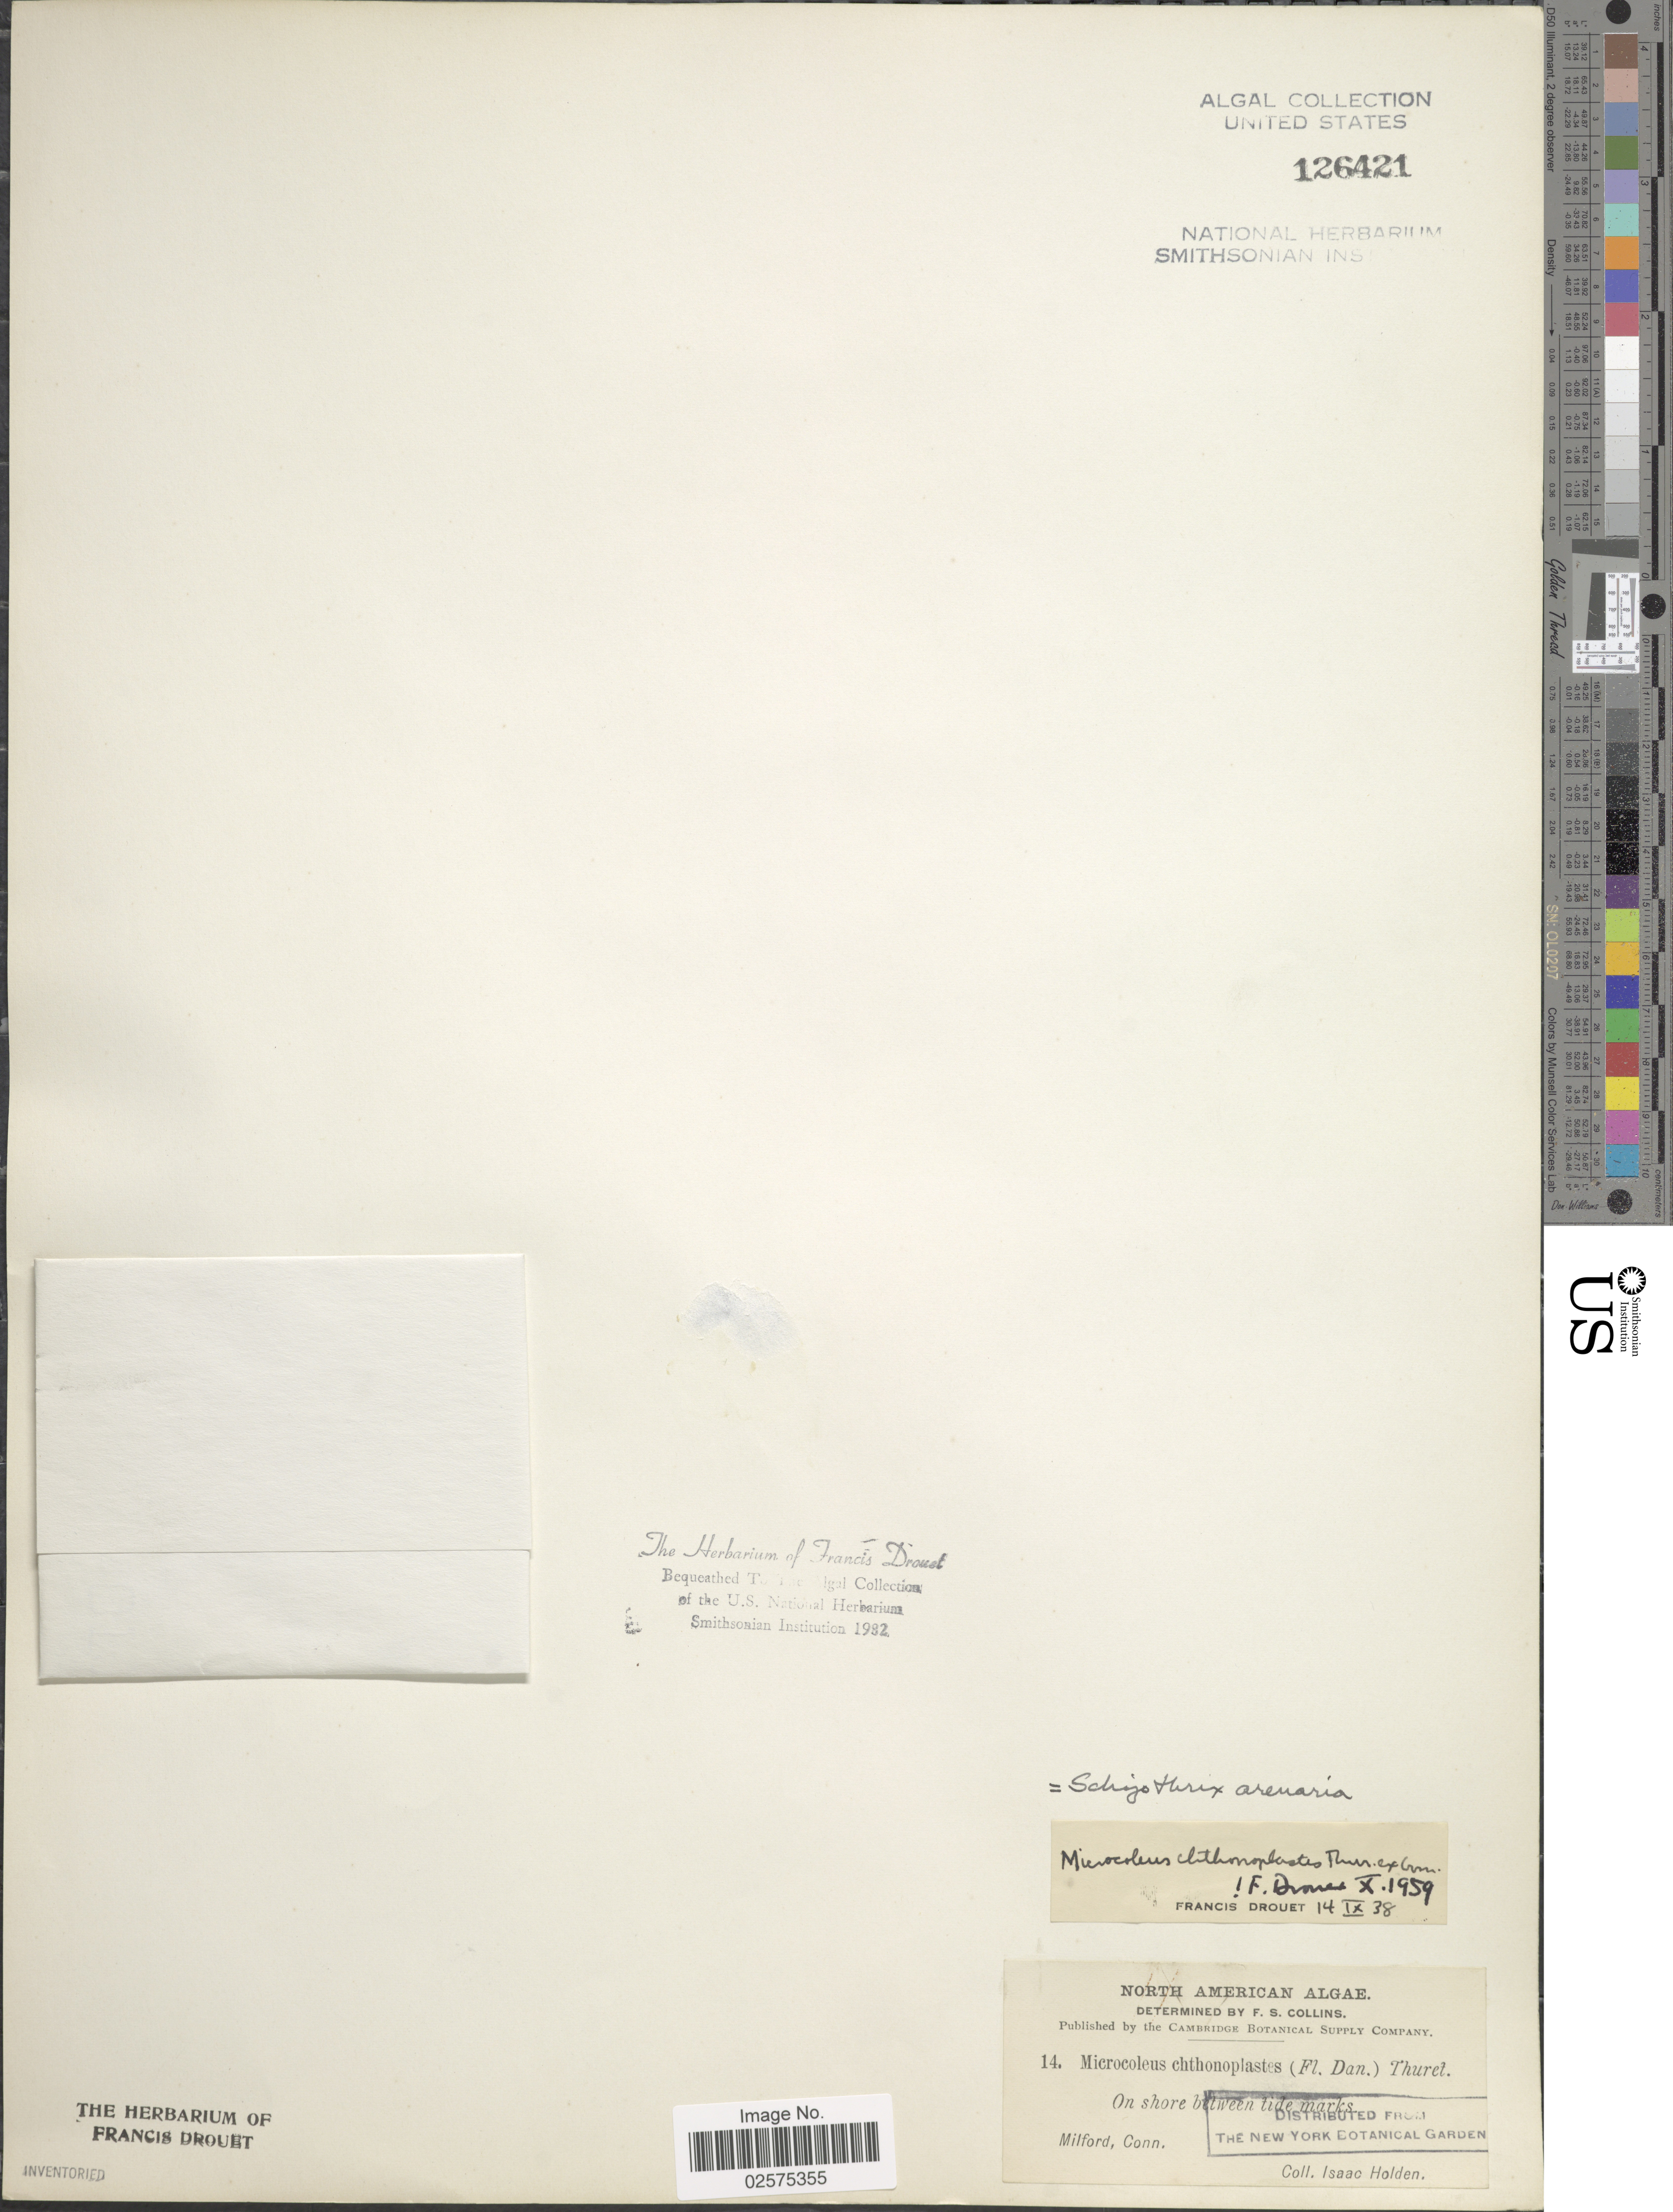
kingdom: Bacteria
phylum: Cyanobacteria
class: Cyanobacteriia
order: Leptolyngbyales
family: Trichocoleusaceae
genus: Schizothrix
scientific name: Schizothrix arenaria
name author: Gomont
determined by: Drouet, F. E.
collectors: I. Holden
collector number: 14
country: United States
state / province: Connecticut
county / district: New Haven County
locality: Milford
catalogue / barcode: US 126421